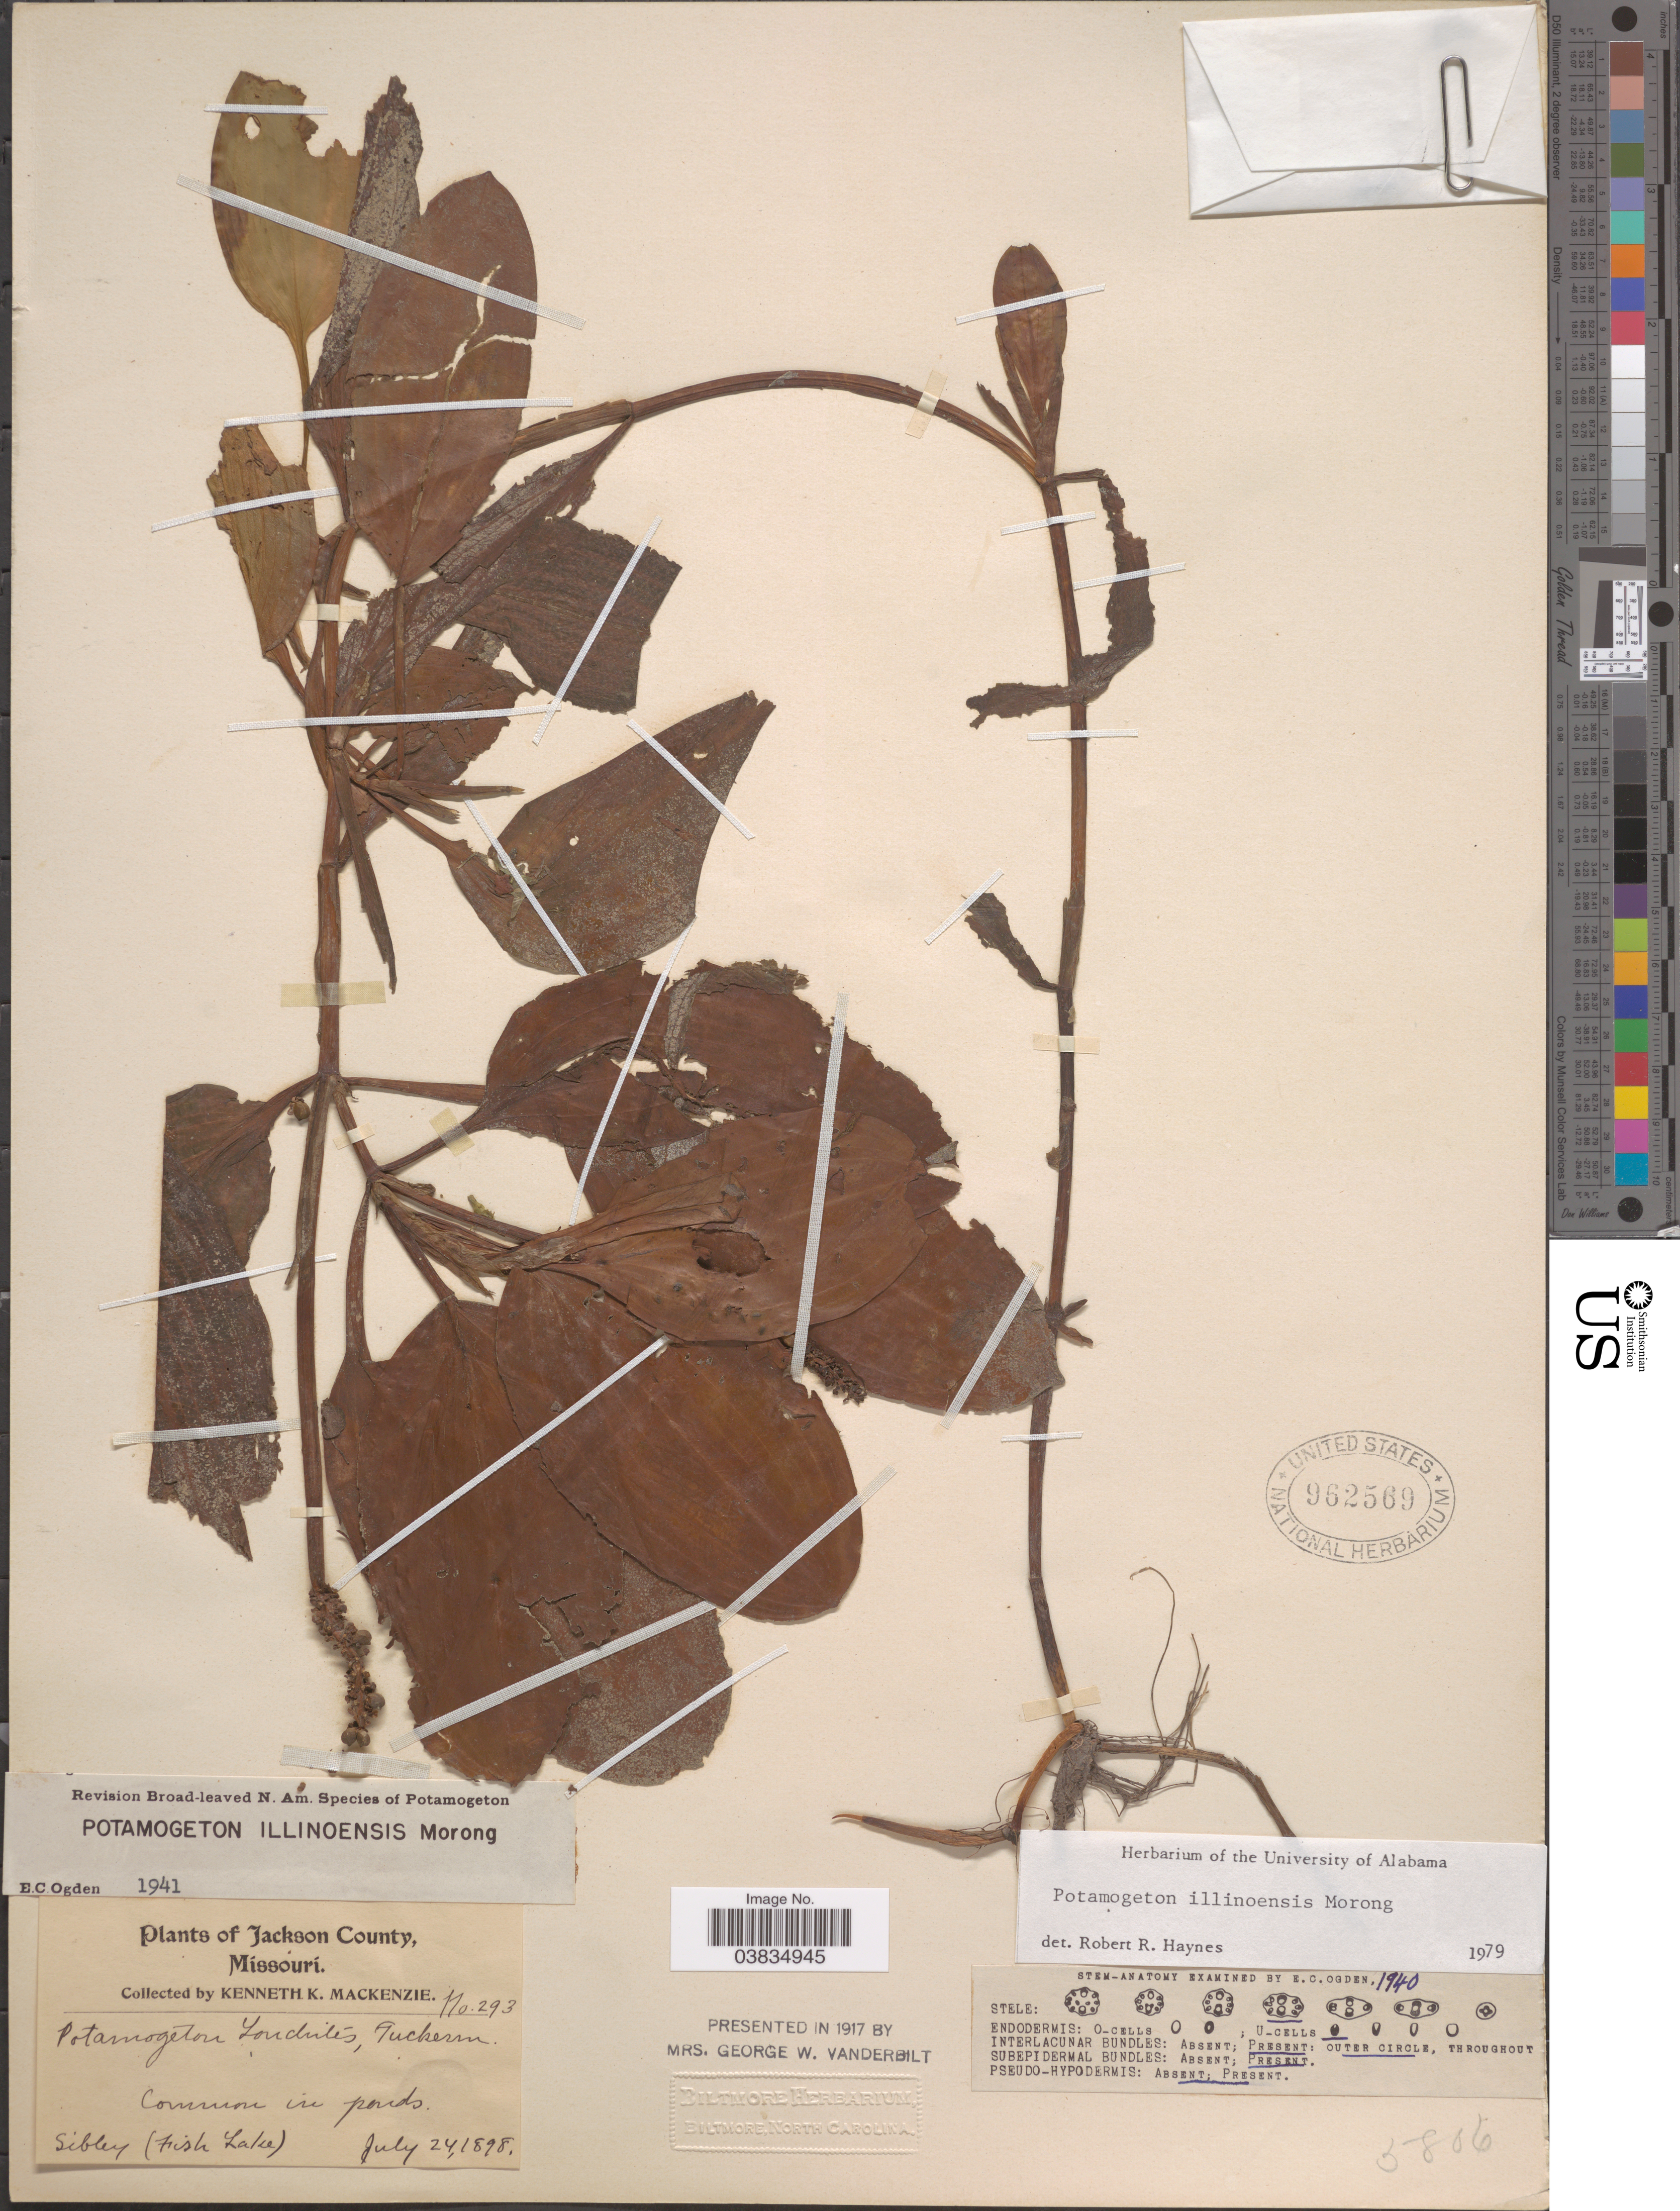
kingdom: Plantae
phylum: Tracheophyta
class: Liliopsida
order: Alismatales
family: Potamogetonaceae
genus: Potamogeton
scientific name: Potamogeton illinoensis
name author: Morong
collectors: K. K. Mackenzie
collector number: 293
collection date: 1898-07-24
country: United States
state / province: Missouri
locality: Jackson County. In ponds. Sibley (Fish Lake).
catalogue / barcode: US 962569